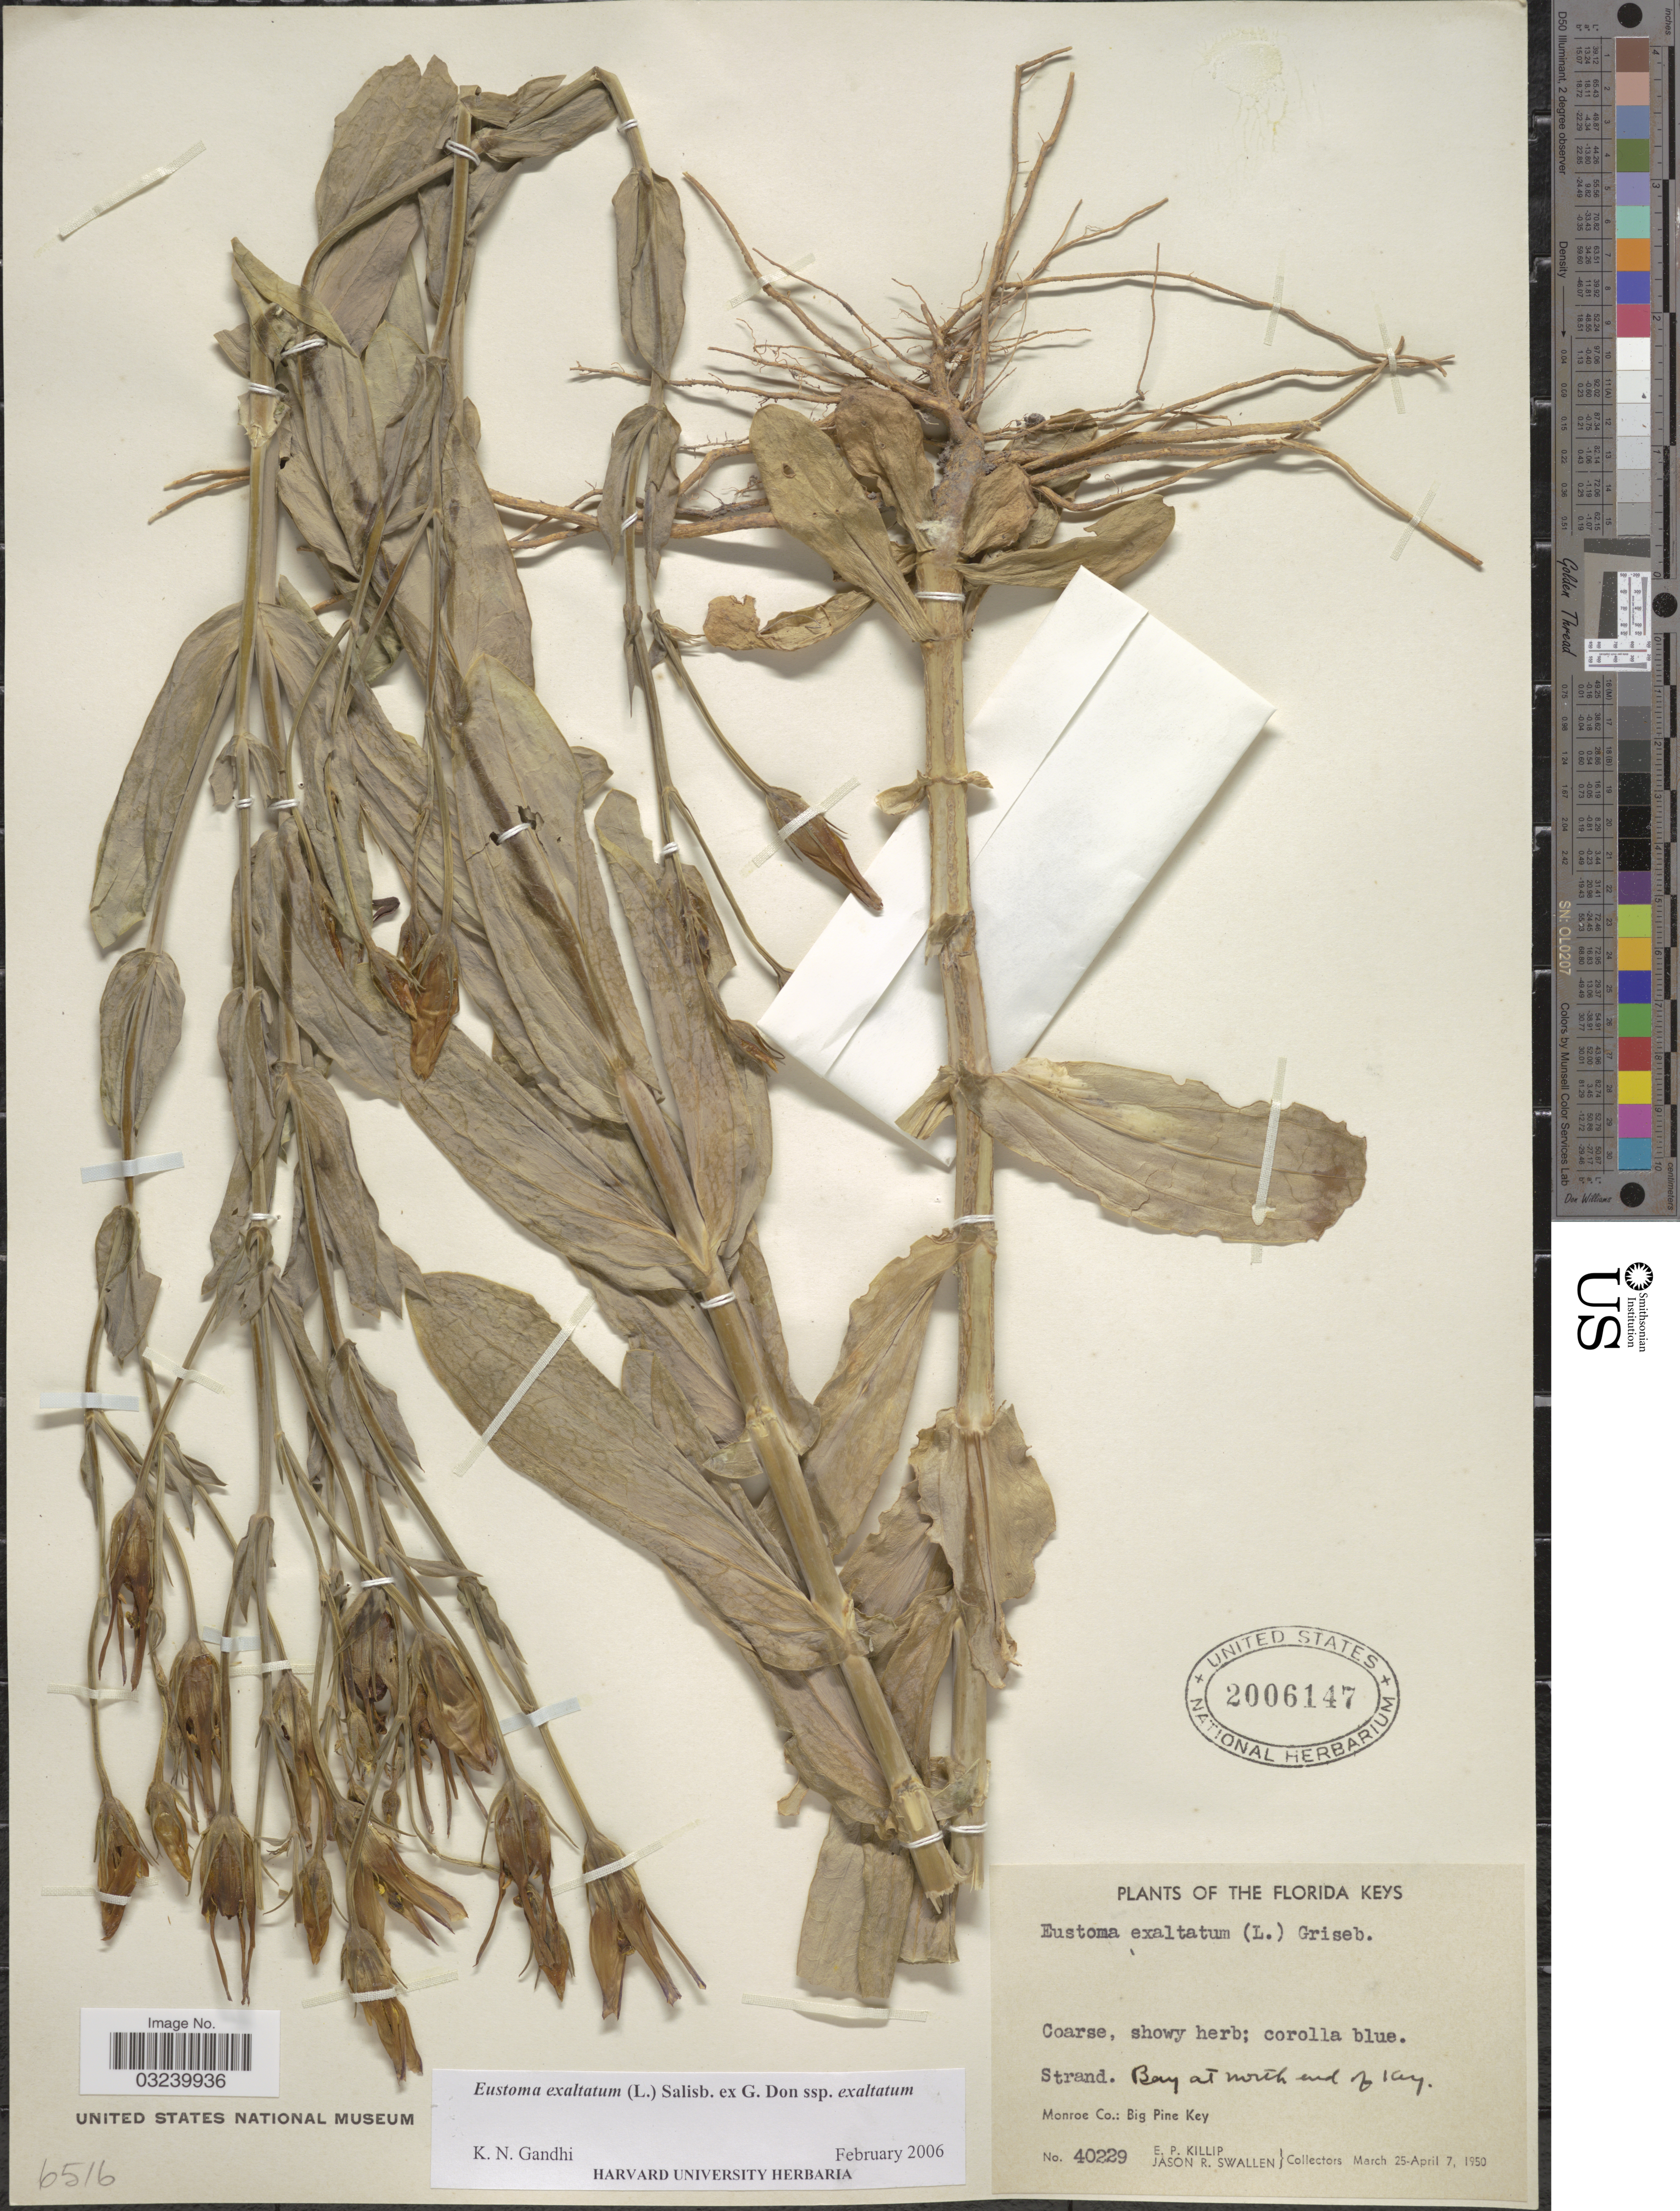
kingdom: Plantae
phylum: Tracheophyta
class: Magnoliopsida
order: Gentianales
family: Gentianaceae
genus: Eustoma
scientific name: Eustoma exaltatum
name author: (L.) Salisb. ex Don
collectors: E. P. Killip & J. R. Swallen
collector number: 40229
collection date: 1950-03-25/1950-04-07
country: United States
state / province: Florida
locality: The Florida Keys, Strand, Bay at mouth end of Key, Monroe Co.: Big Pine Key.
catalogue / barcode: US 2006147